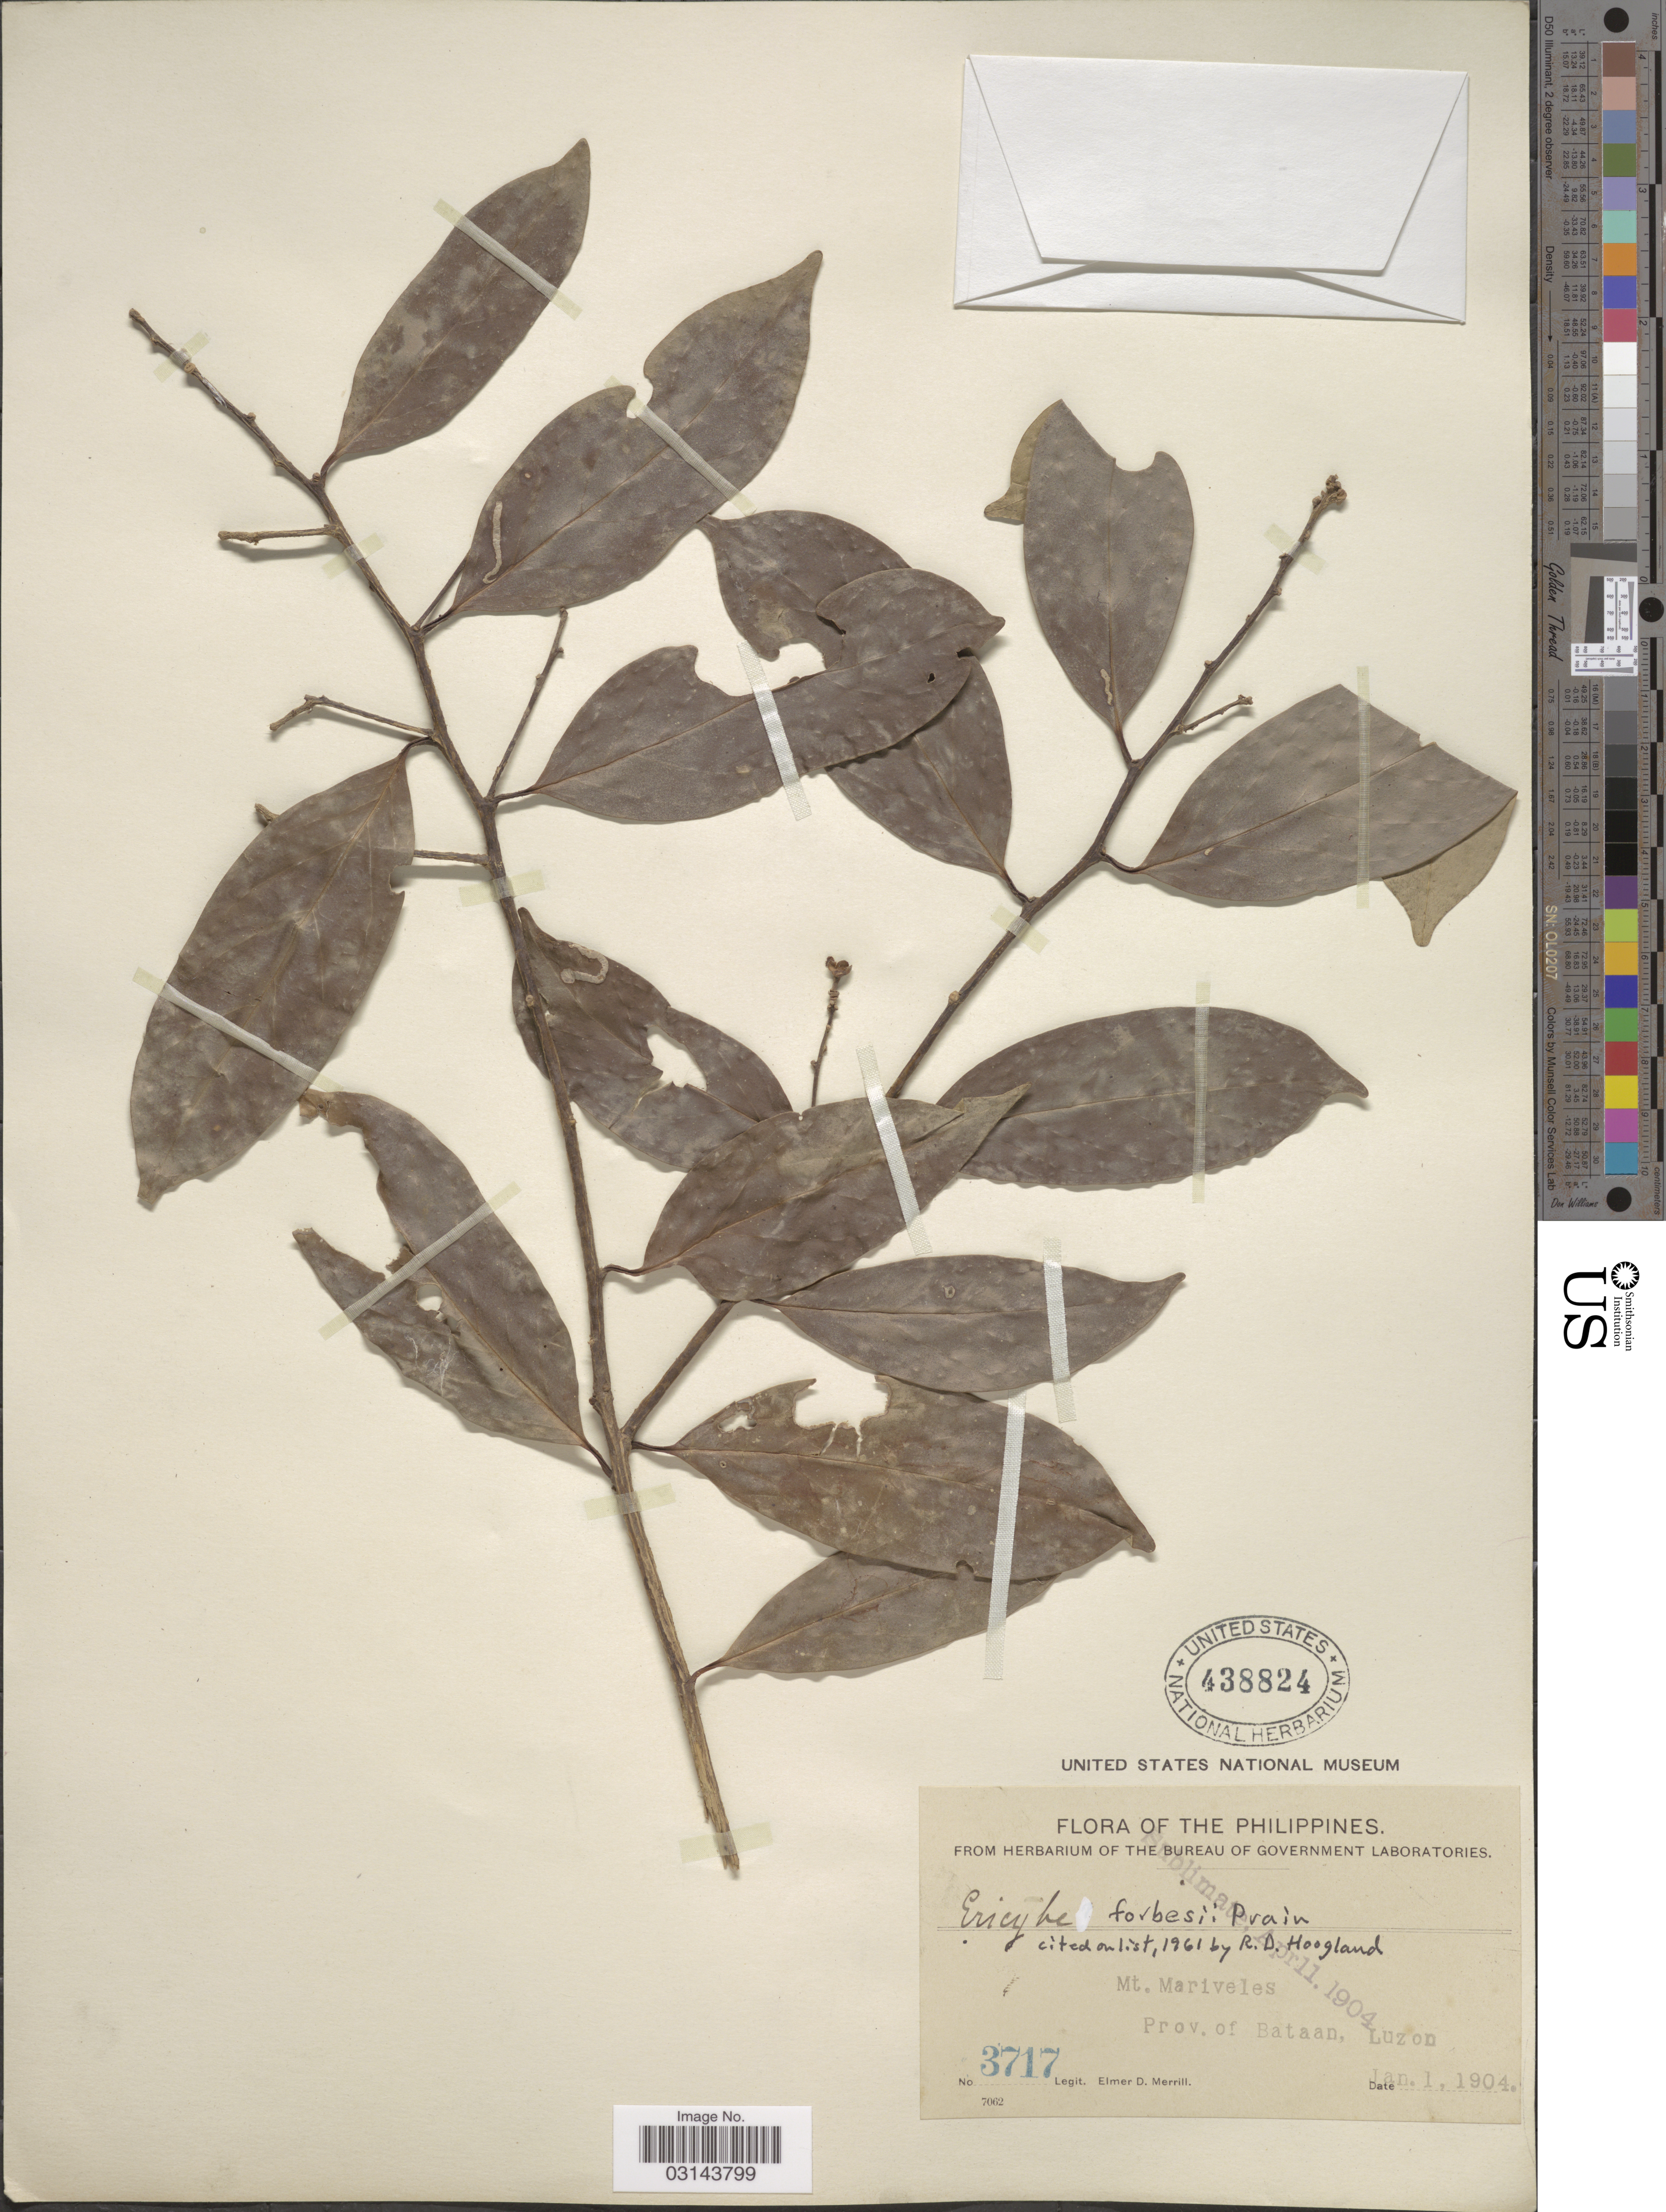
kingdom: Plantae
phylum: Tracheophyta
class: Magnoliopsida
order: Solanales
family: Convolvulaceae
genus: Erycibe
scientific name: Erycibe forbesii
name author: Prain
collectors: E. D. Merrill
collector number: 3717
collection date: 1904-01-01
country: Philippines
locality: Mt. Mariveles. Prov. of Bataan, Luzon.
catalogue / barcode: US 438824